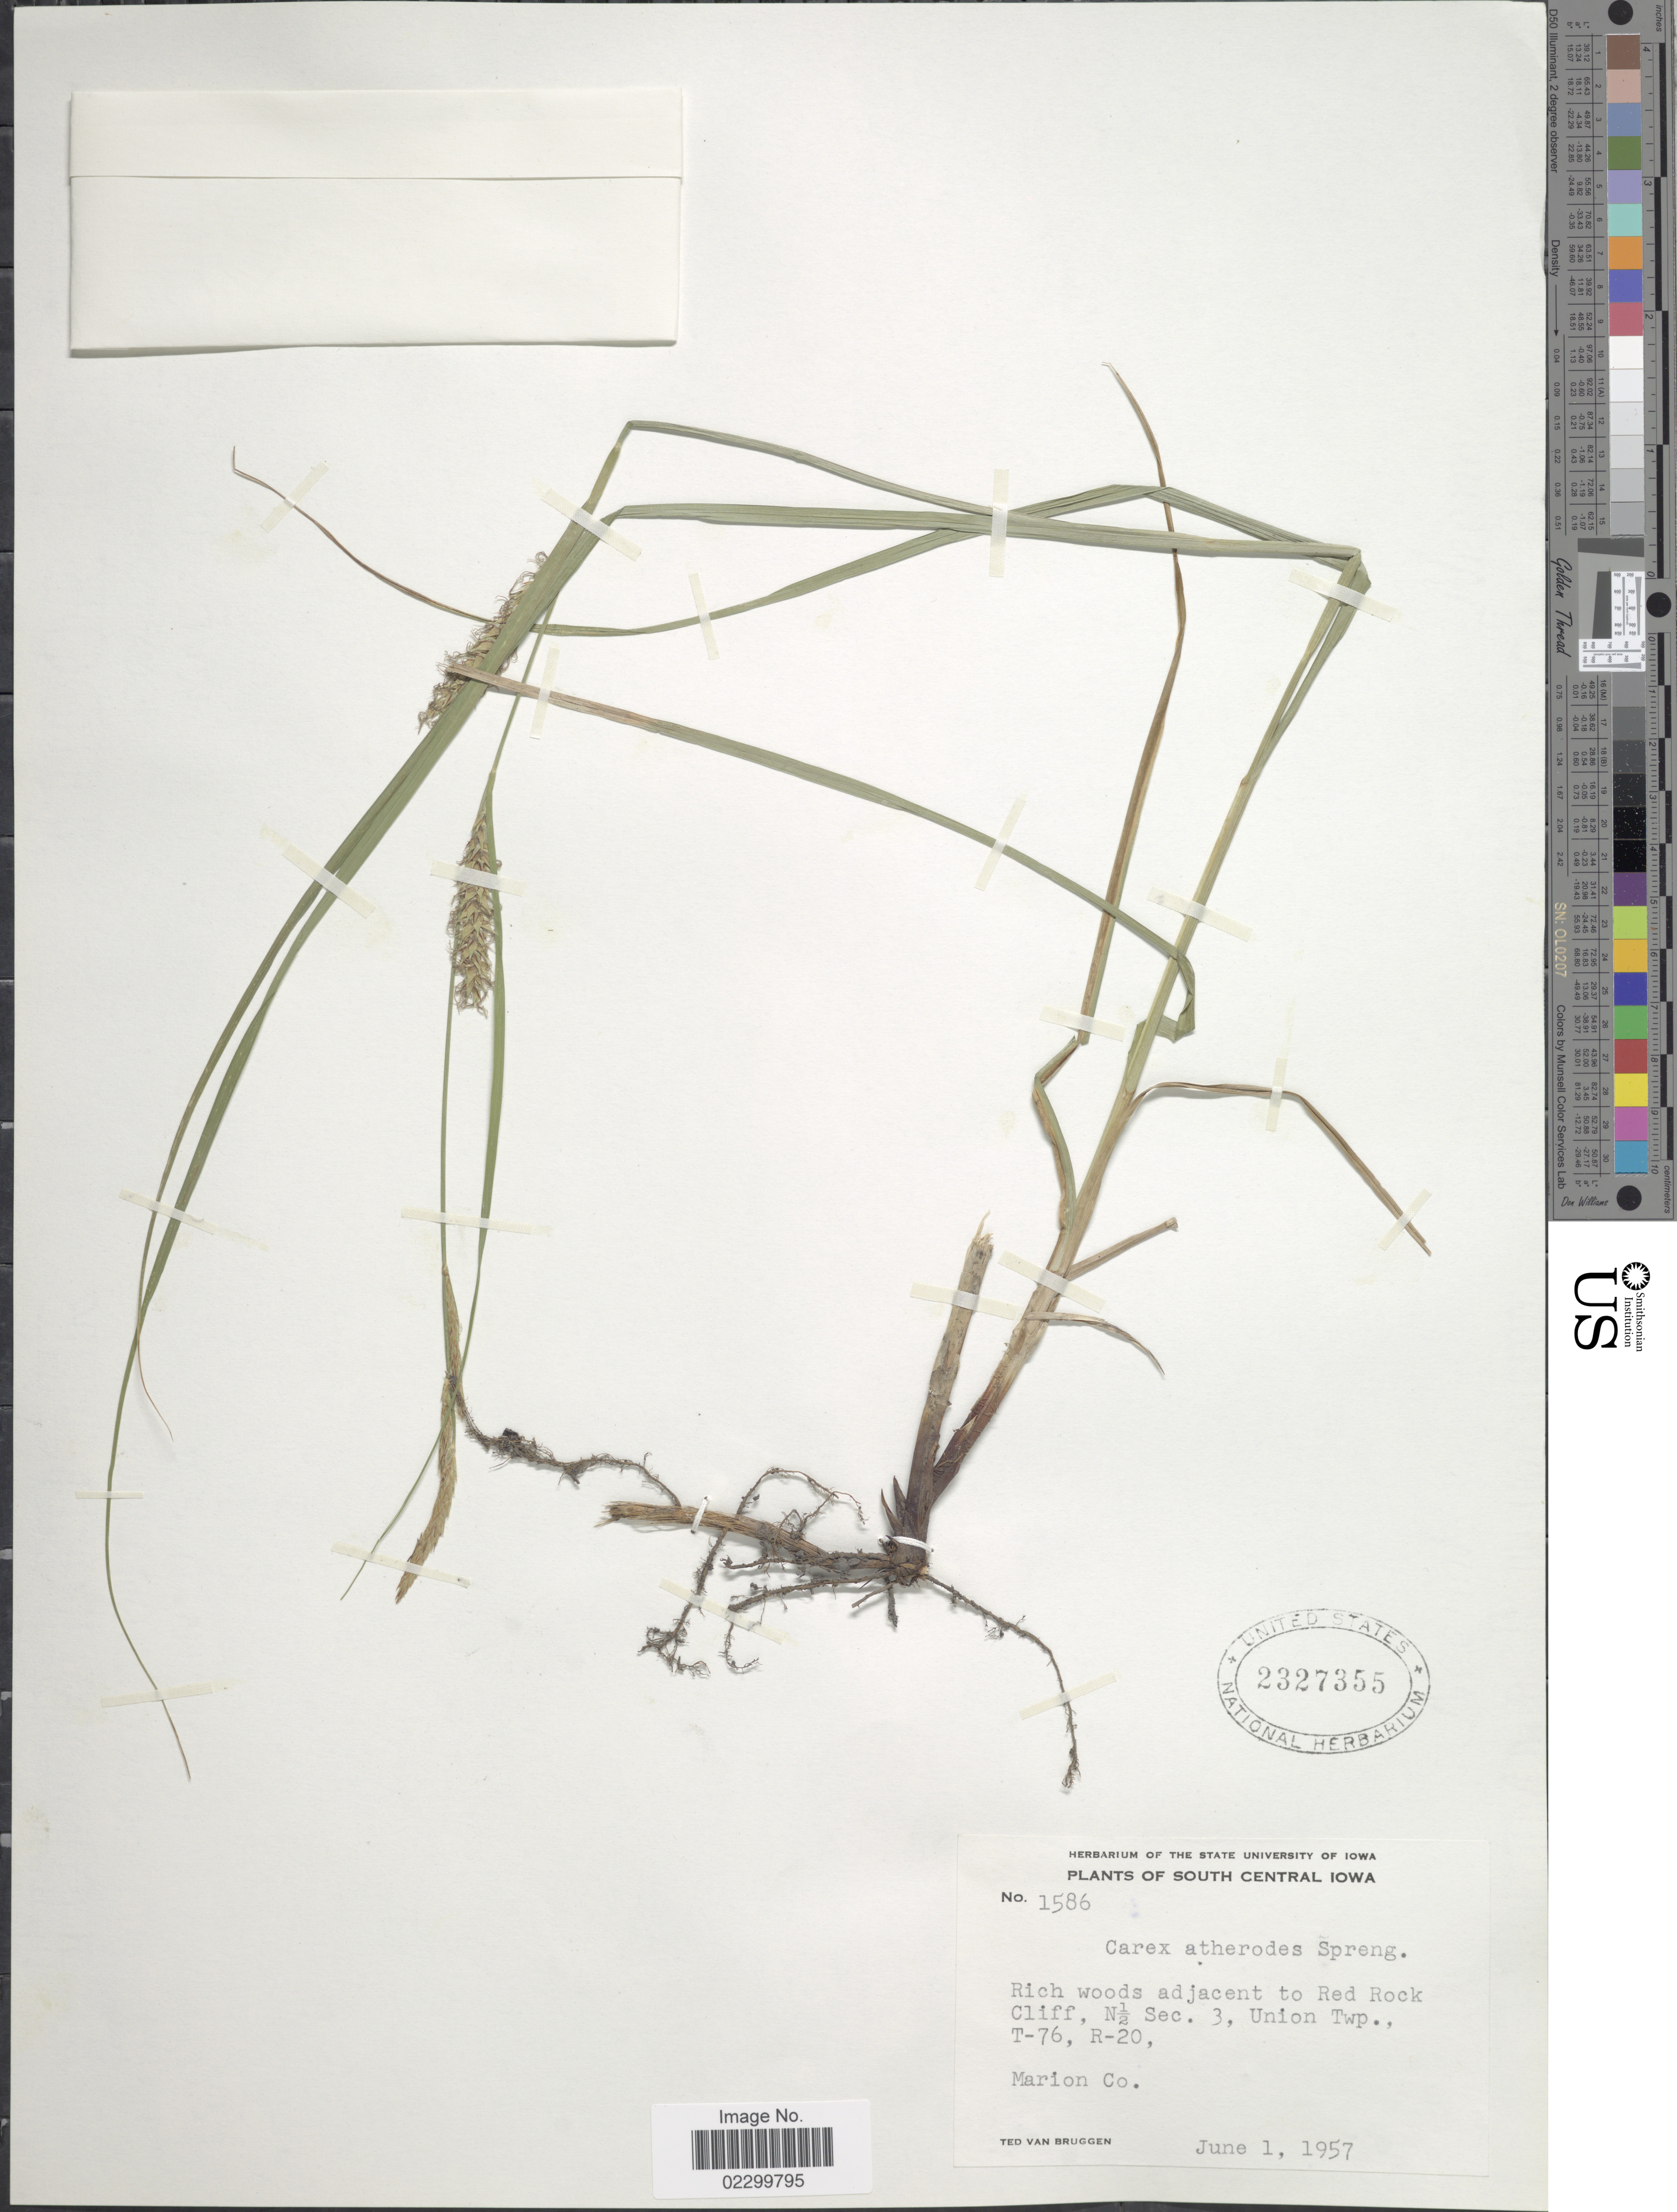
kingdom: Plantae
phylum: Tracheophyta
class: Liliopsida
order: Poales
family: Cyperaceae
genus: Carex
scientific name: Carex atherodes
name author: Spreng.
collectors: T. van Bruggen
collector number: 1586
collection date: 1957-06-01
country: United States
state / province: Iowa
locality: South Central Iowa, rich woods adjacent to Red Rock Cliff, N1/2 Sec. 3, Union Twp., T-76, R-20, Marion Co.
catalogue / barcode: US 2327355